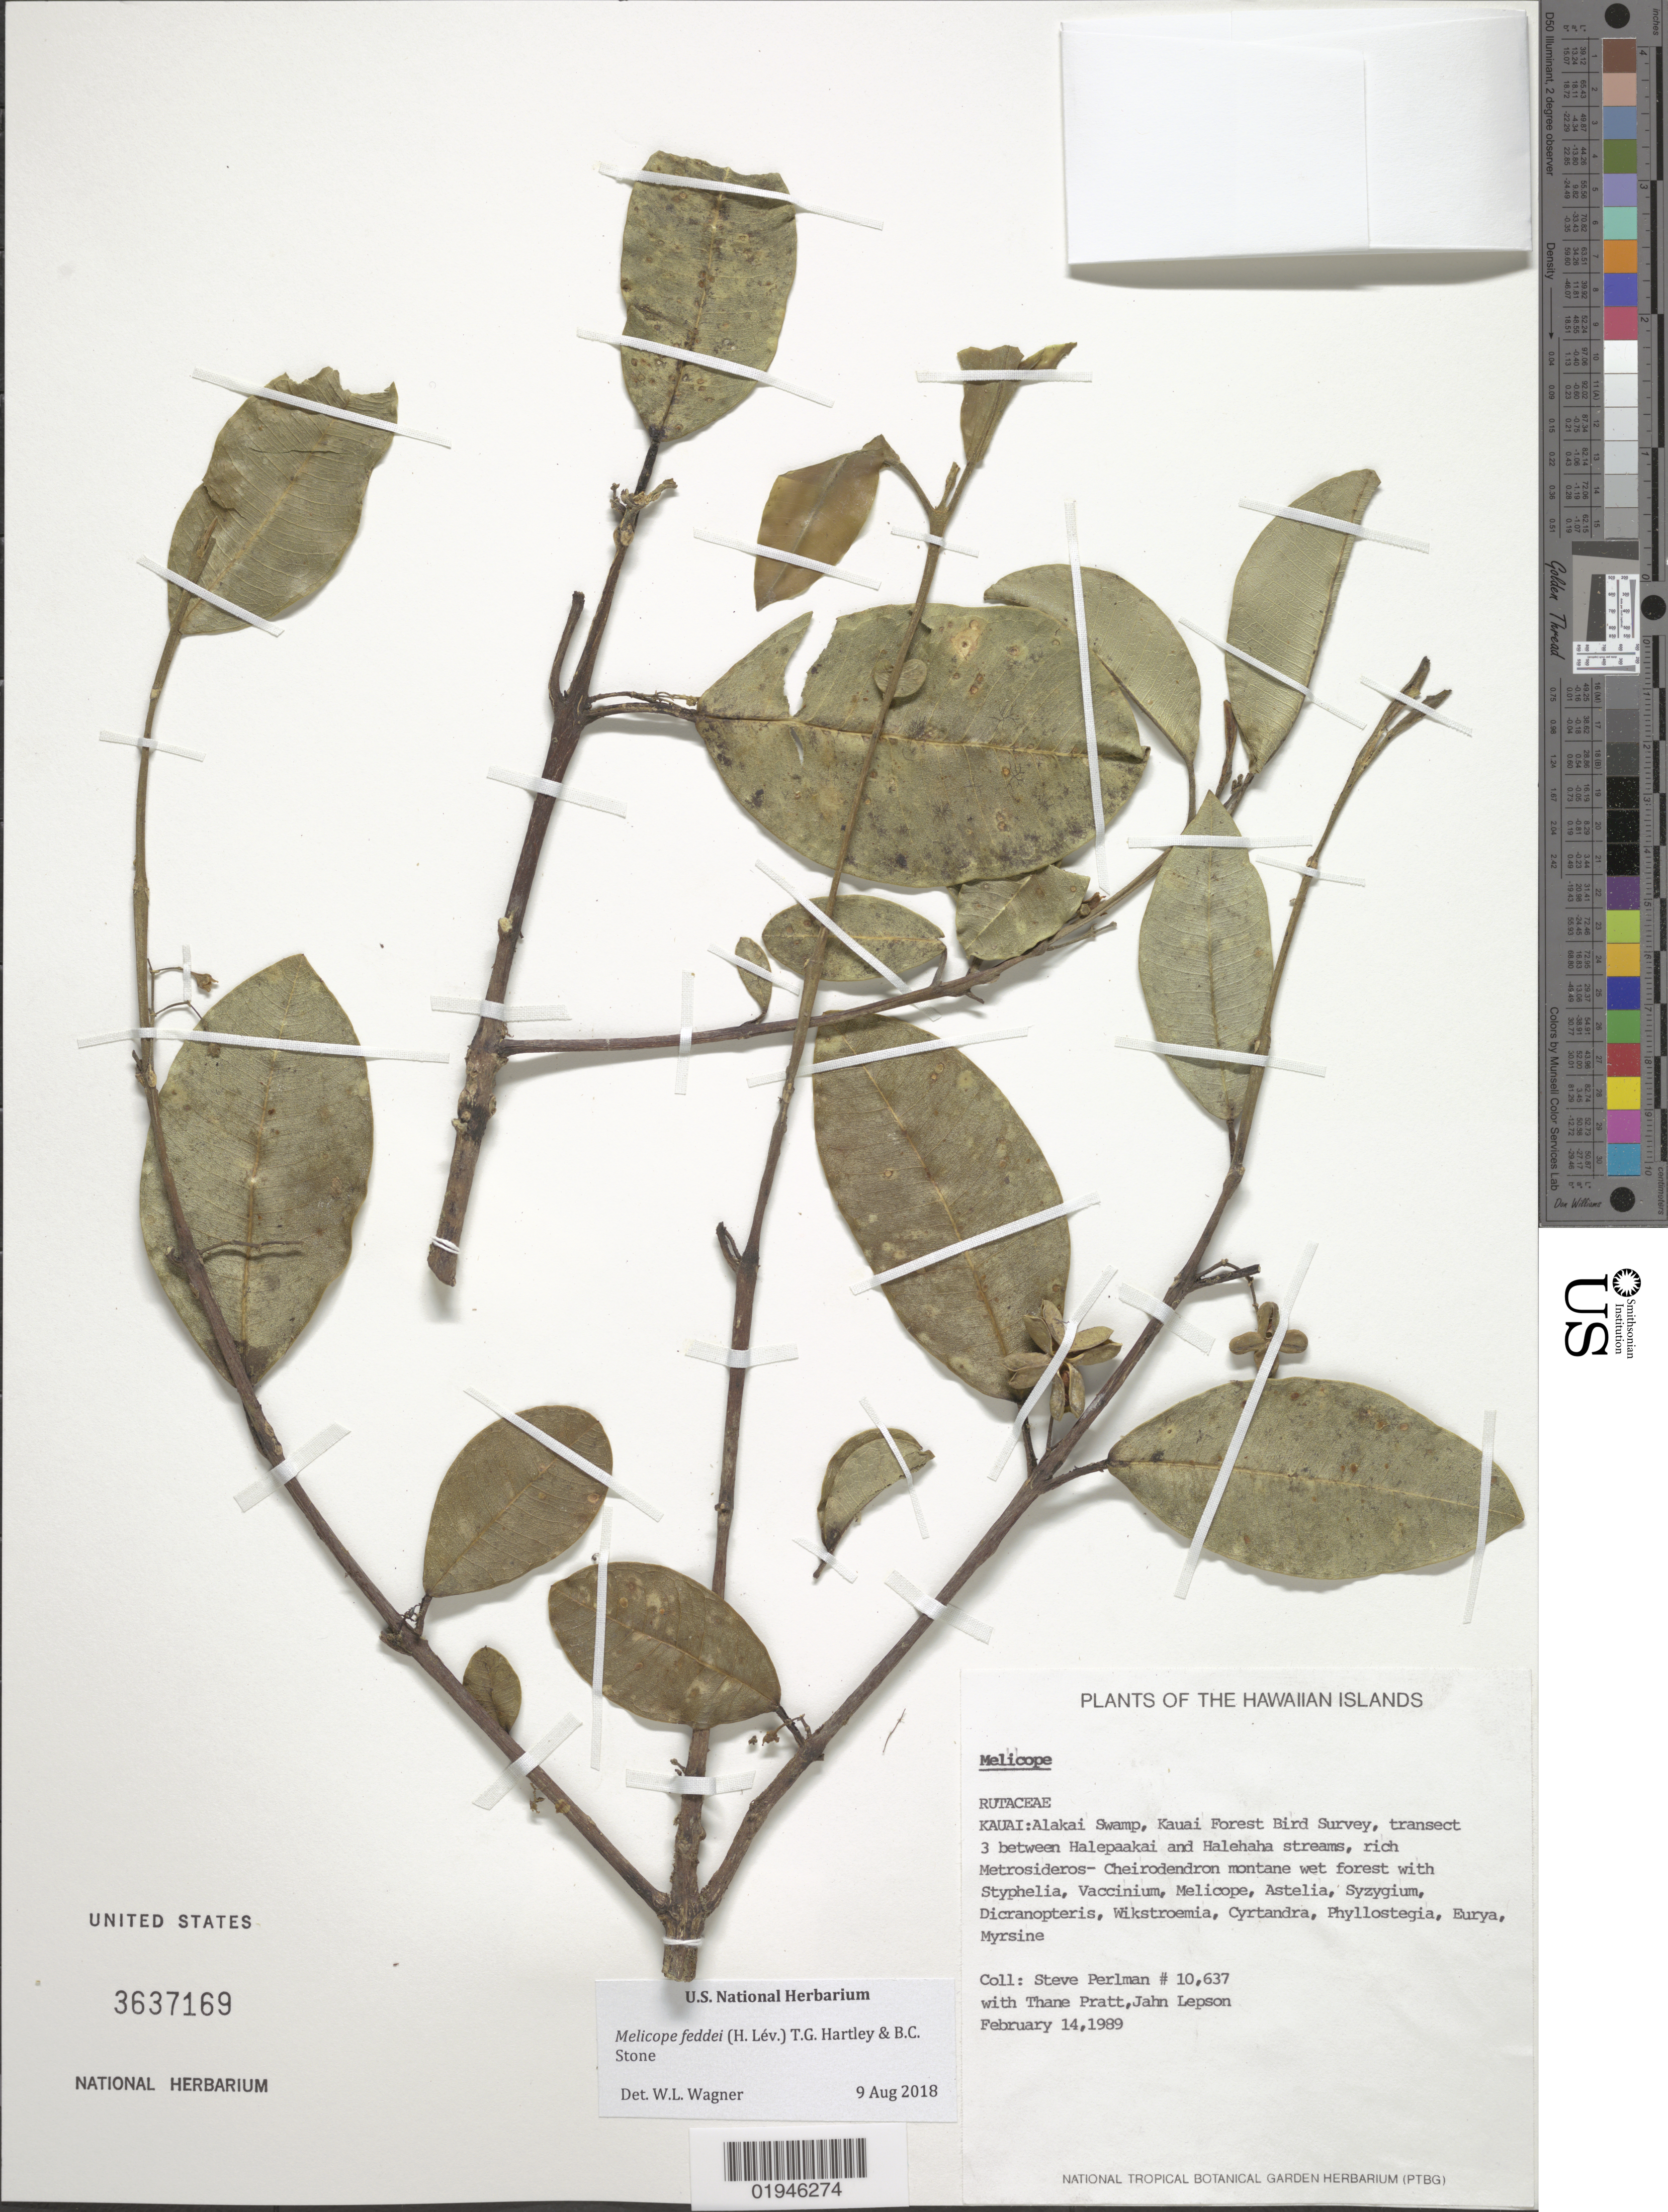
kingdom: Plantae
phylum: Tracheophyta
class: Magnoliopsida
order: Sapindales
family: Rutaceae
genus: Melicope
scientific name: Melicope feddei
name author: (H. Lév.) T.G. Hartley & B.C. Stone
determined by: Wagner, W. L., (BOT), Smithsonian Institution - National Museum of Natural History (UNITED STATES)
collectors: S. P. Perlman, T. Pratt & J. Lepson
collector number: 10637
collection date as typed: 14 Feb 1989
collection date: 1989-02-14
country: United States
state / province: Hawaii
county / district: Kauai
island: Kaua'i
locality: Alakai Swamp, Kauai Forest Bird Survey, transect 3 between Halepaakai and Halehaha streams.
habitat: Montane wet forest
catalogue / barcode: US 3637169